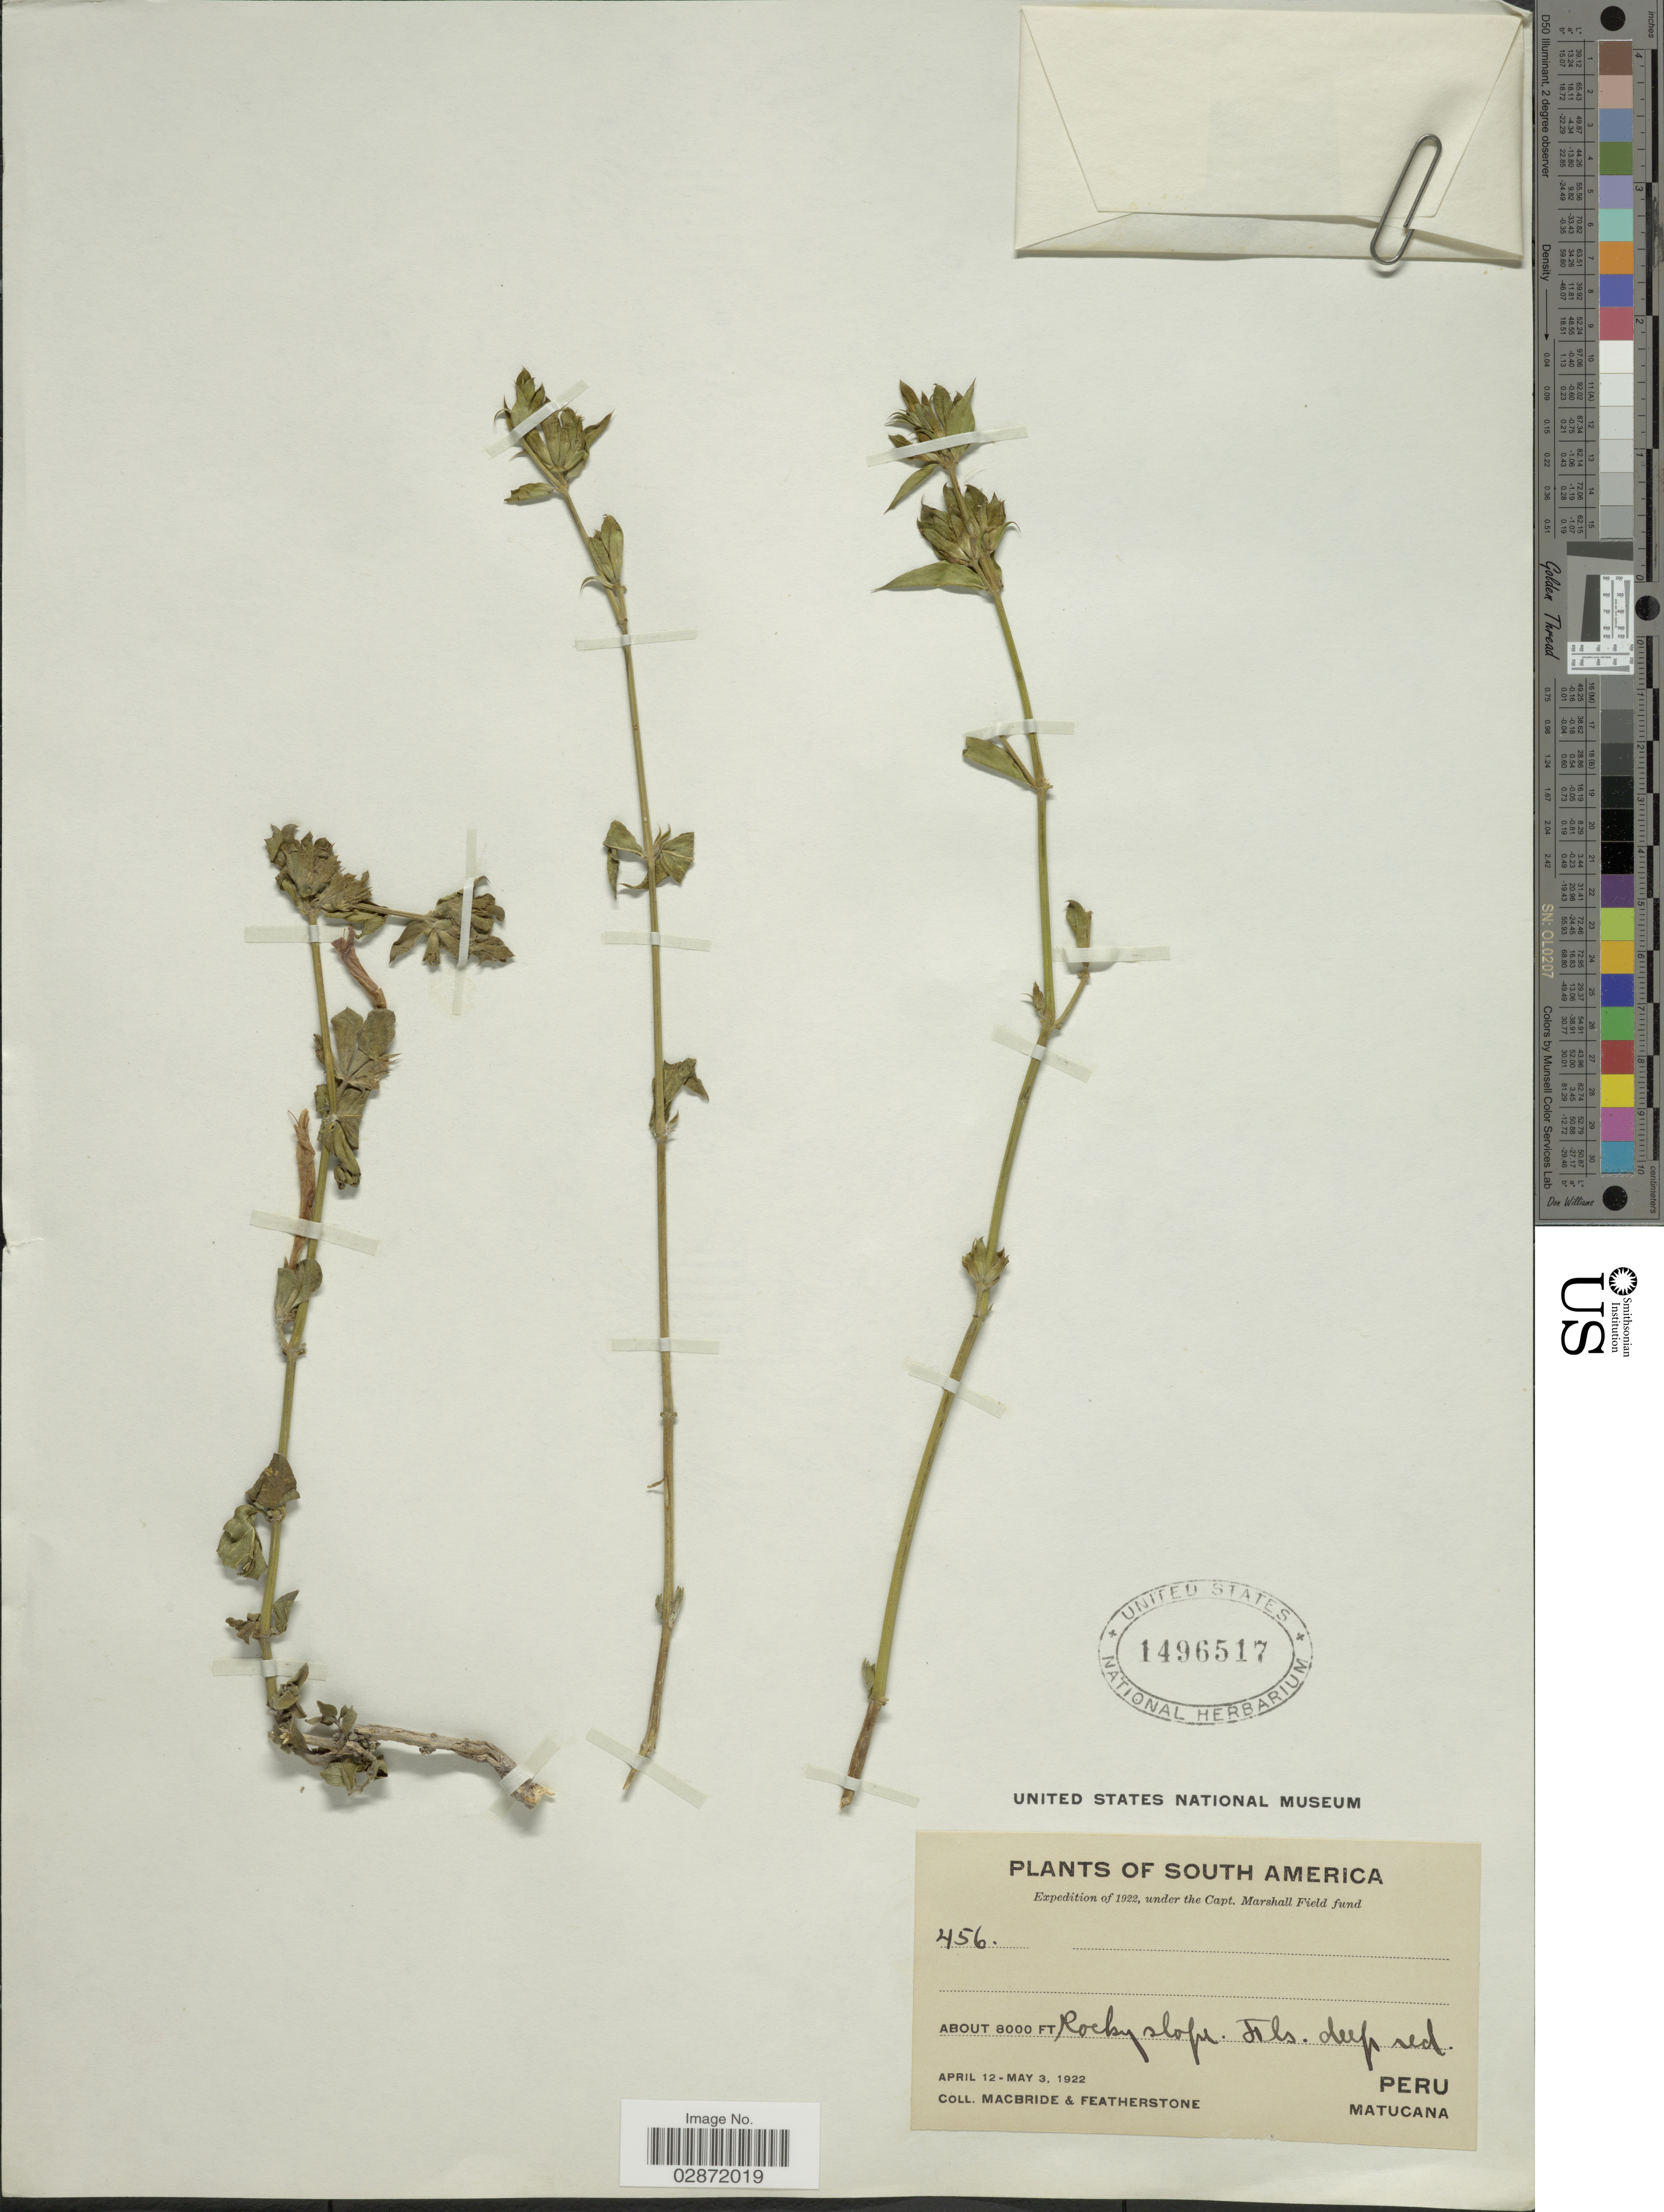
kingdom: Plantae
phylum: Tracheophyta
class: Magnoliopsida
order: Lamiales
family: Acanthaceae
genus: Dicliptera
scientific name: Dicliptera montana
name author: Lindau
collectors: Macbride, -- & -. Featherstone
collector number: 456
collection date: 1922-04-12/1922-05-03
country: Peru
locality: Matucana.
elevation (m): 2438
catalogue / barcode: US 1496517